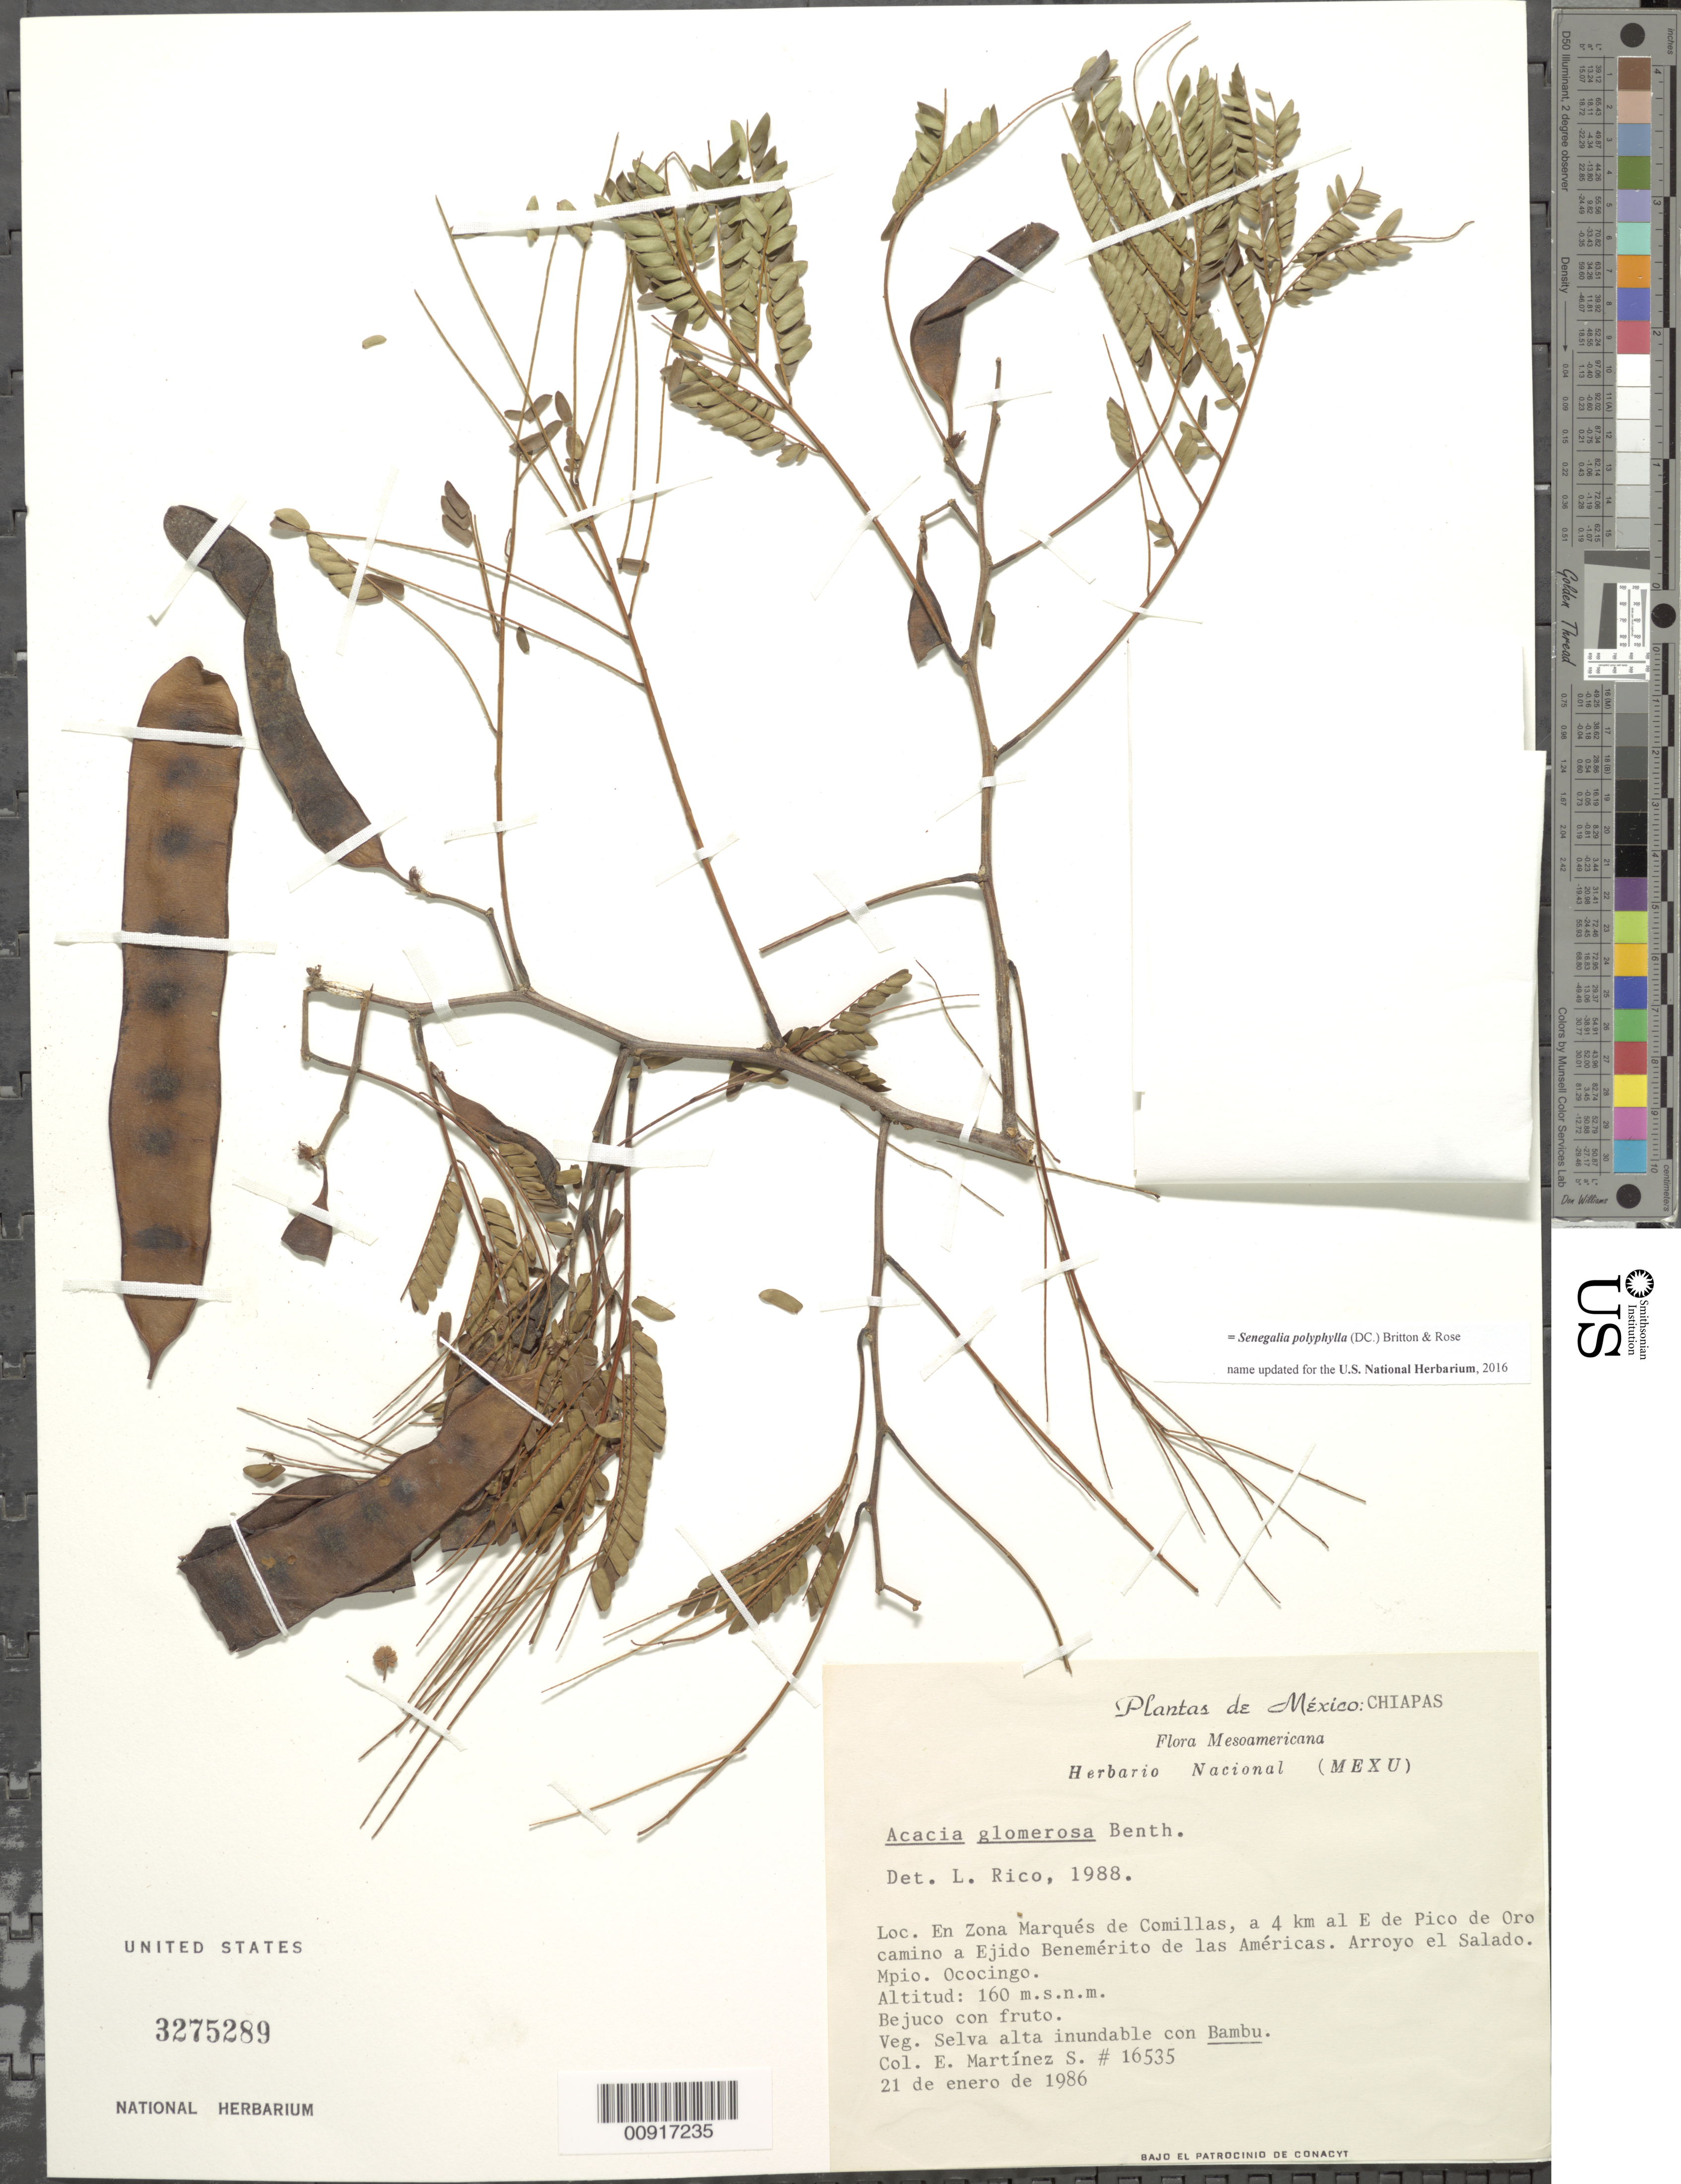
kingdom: Plantae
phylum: Tracheophyta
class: Magnoliopsida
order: Fabales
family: Fabaceae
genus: Senegalia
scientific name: Senegalia polyphylla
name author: (DC.) Britton & Rose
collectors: E. M. Martínez S.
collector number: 16535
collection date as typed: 21 Jan 1986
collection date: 1986-01-21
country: Mexico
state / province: Chiapas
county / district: Ocosingo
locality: En Zona Marqués de Comillas, a 4 km. al E de Pico de Oro camino a Ejido Benemérito de las Américas. Arroyo el Salado. Mpio Ocosingo, Chiapas.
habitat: Selva alta inundable con Bambu.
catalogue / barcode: US 3275289